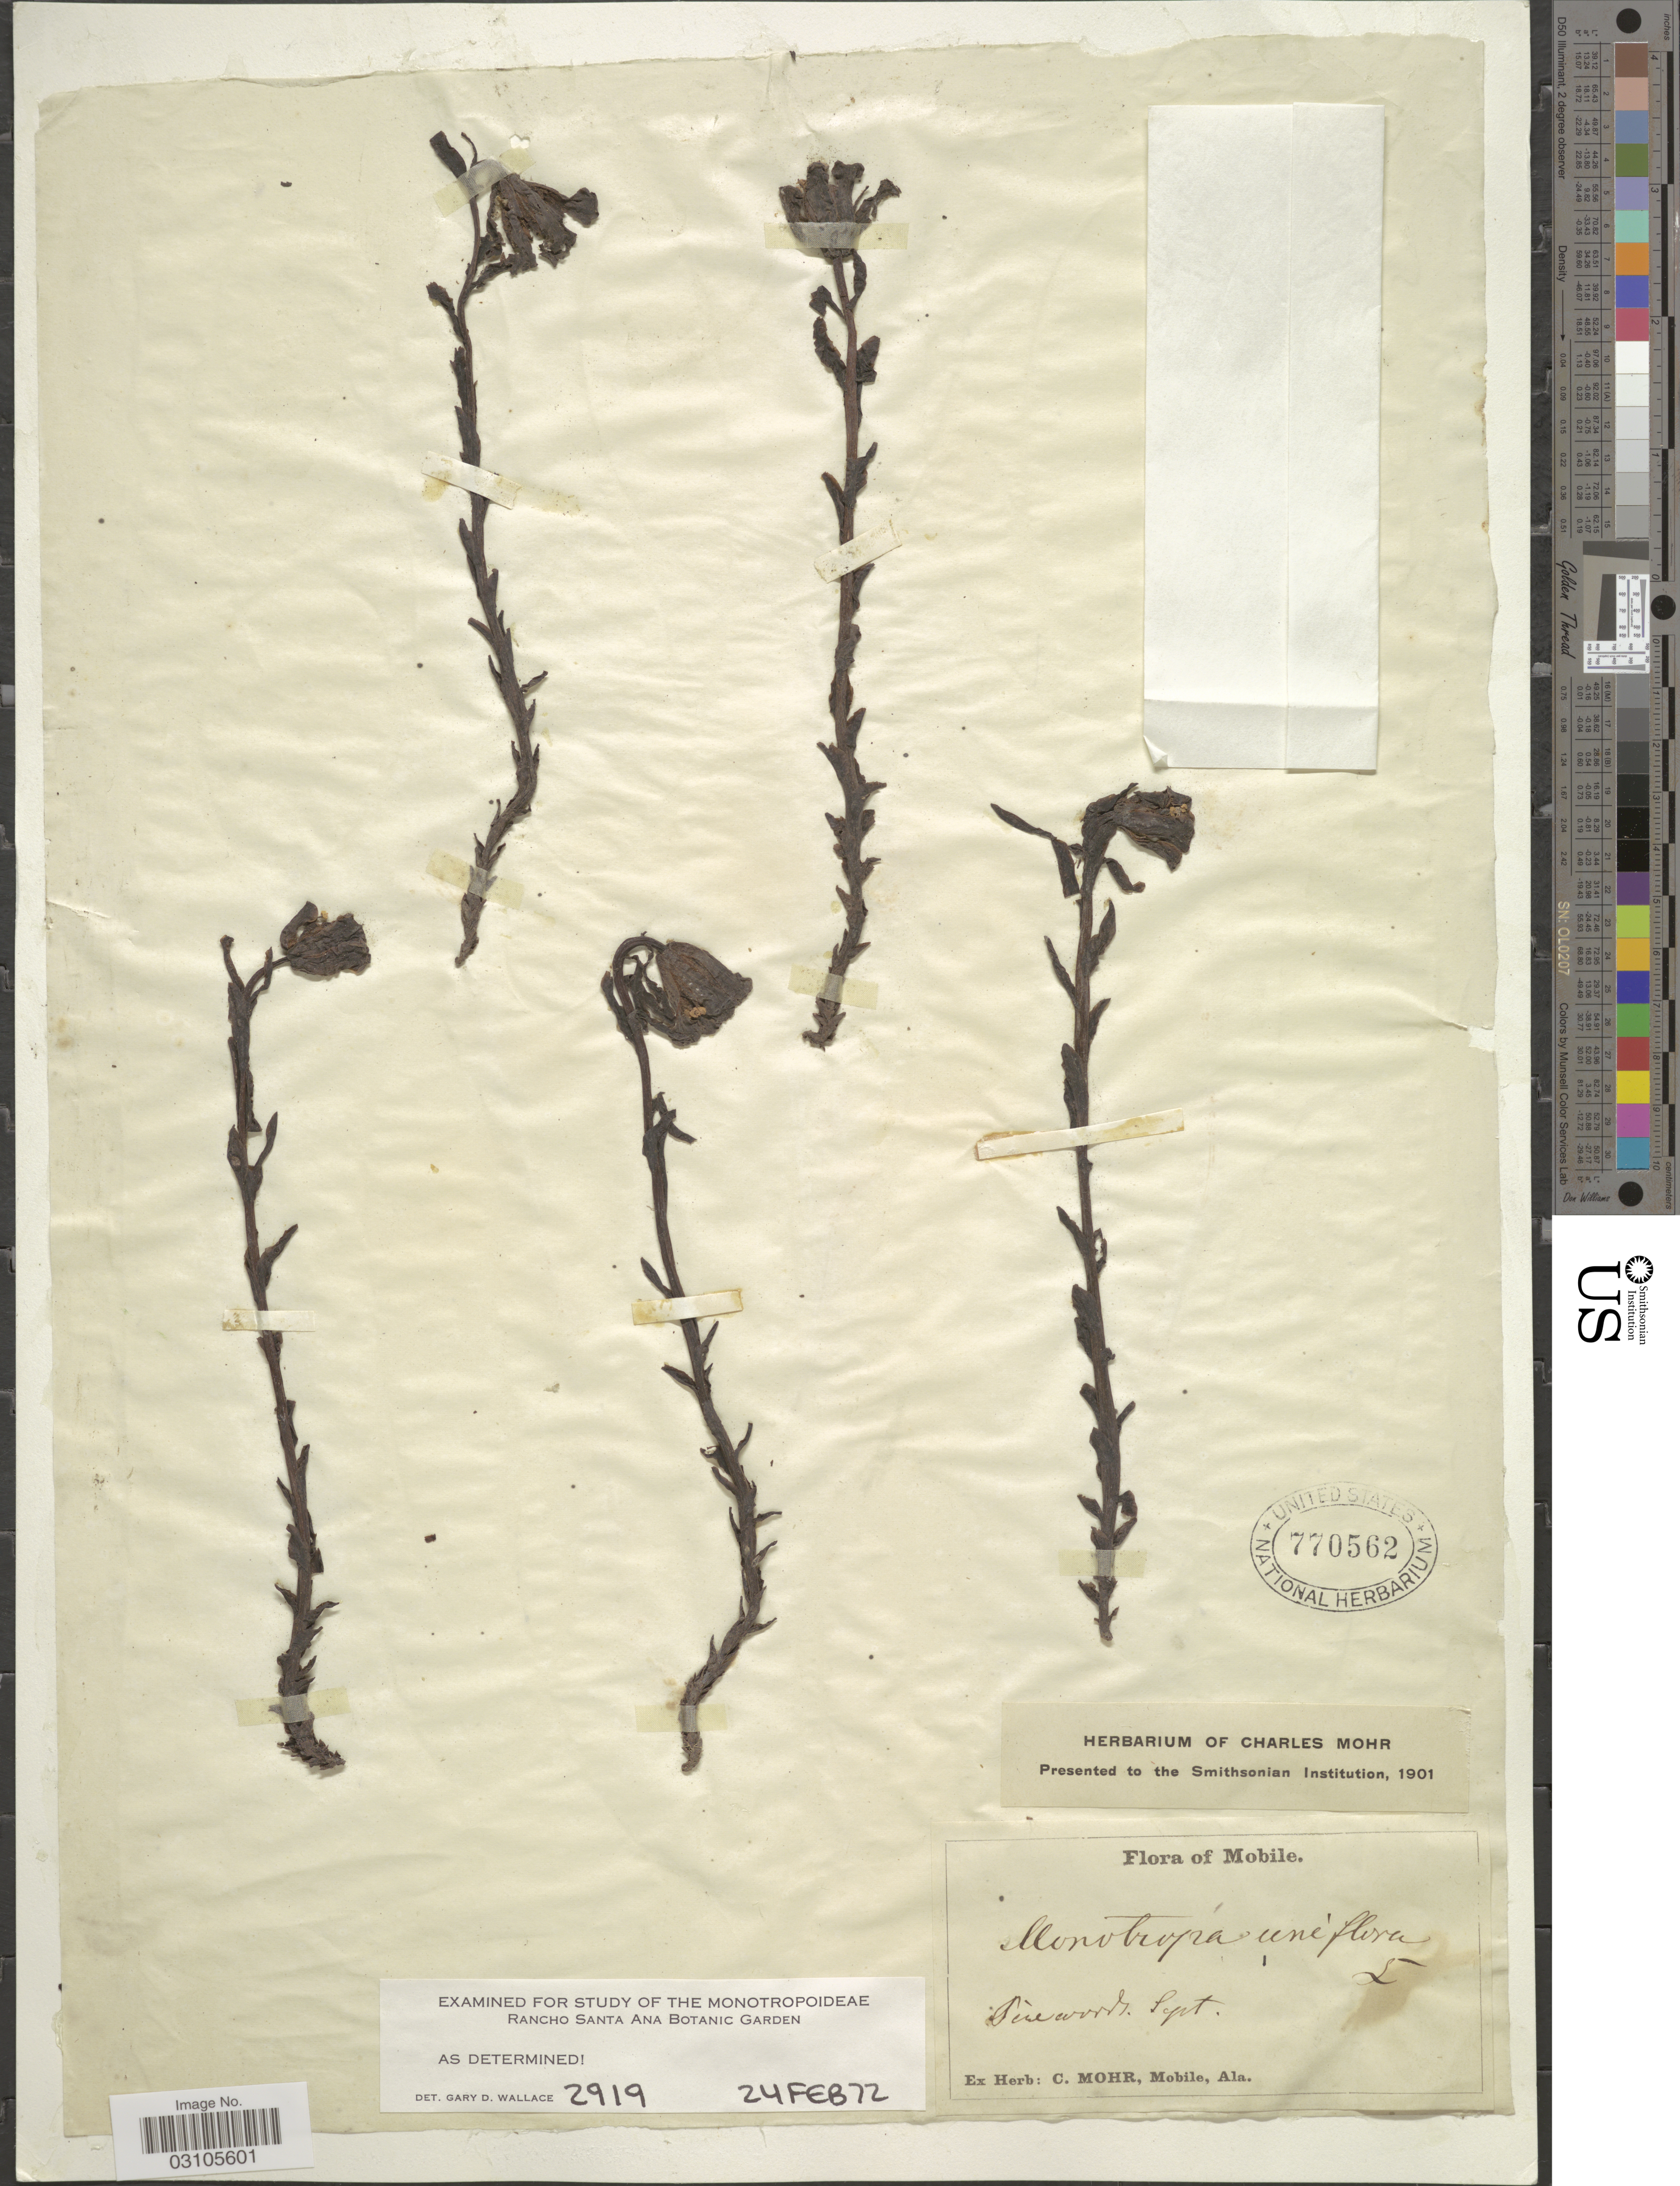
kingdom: Plantae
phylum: Tracheophyta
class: Magnoliopsida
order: Ericales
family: Ericaceae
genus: Monotropa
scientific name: Monotropa uniflora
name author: L.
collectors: ex herb. C. Mohr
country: United States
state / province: Alabama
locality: Mobile. Pine woods.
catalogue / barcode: US 770562